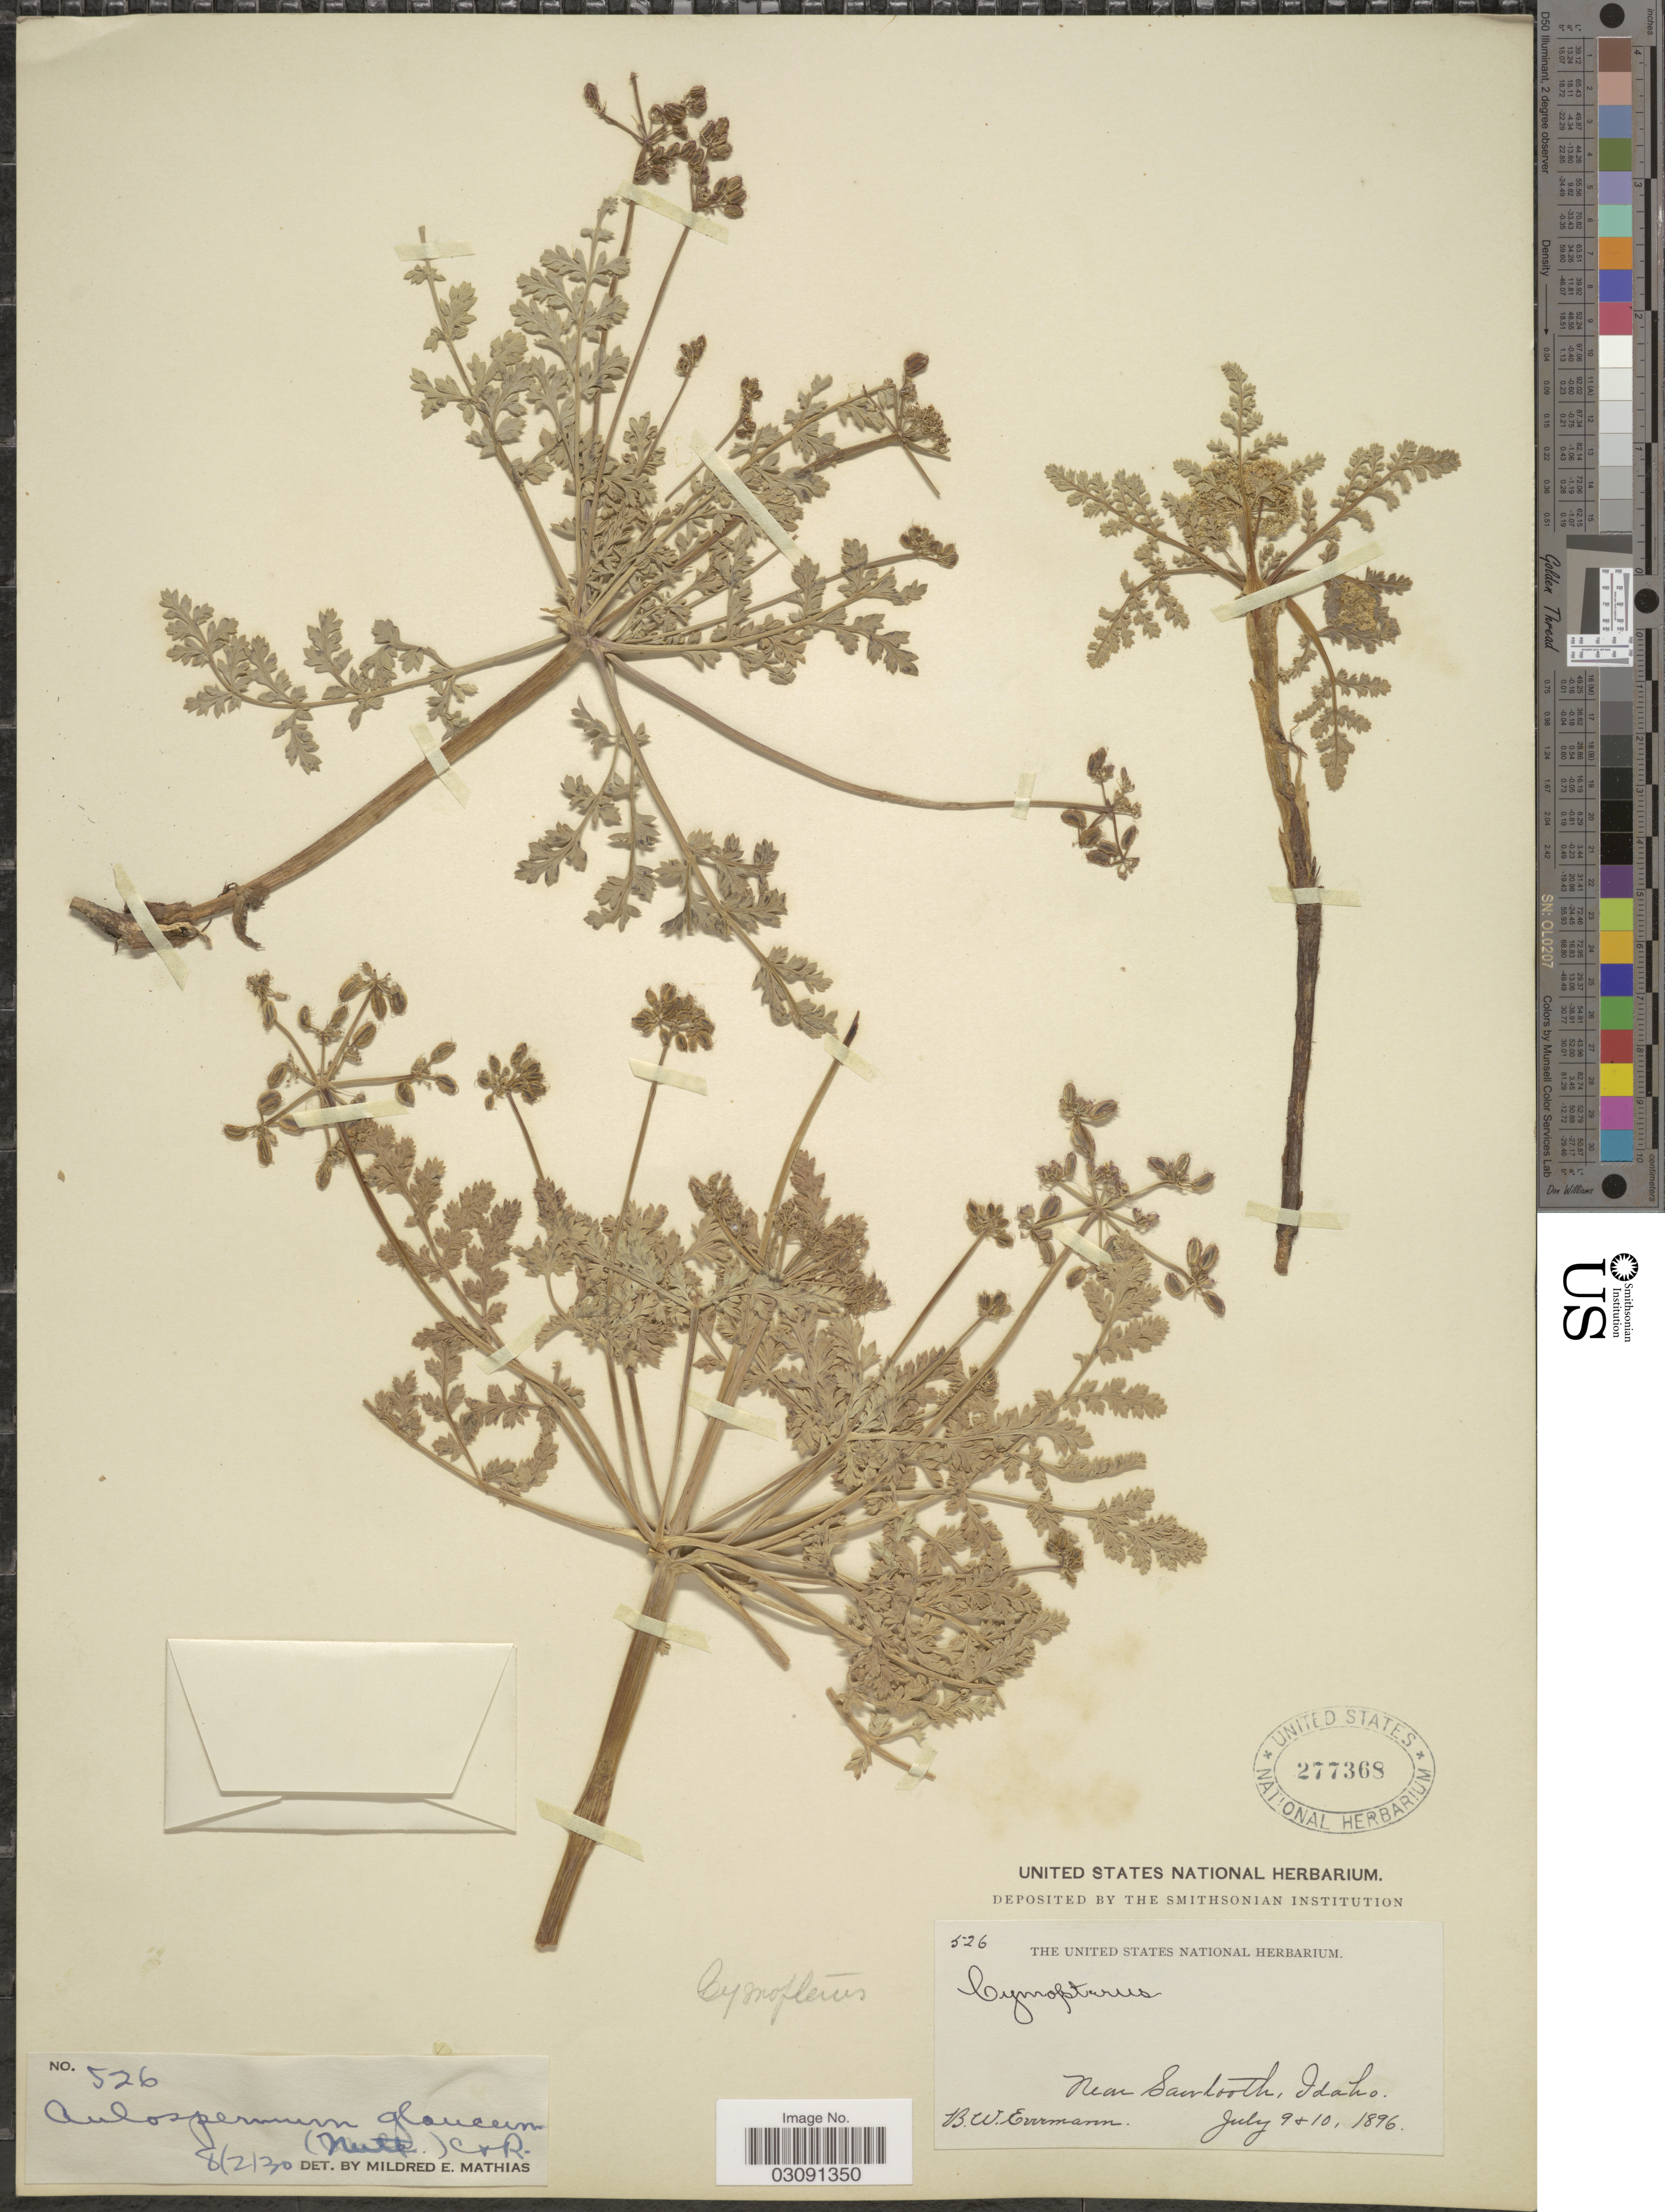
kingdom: Plantae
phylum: Tracheophyta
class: Magnoliopsida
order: Apiales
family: Apiaceae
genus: Cymopterus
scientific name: Cymopterus glaucus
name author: Nutt.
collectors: B. W. Evermann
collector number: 526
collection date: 1896-07-09/1896-07-10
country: United States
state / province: Idaho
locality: Near Sawtooth.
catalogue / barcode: US 277368